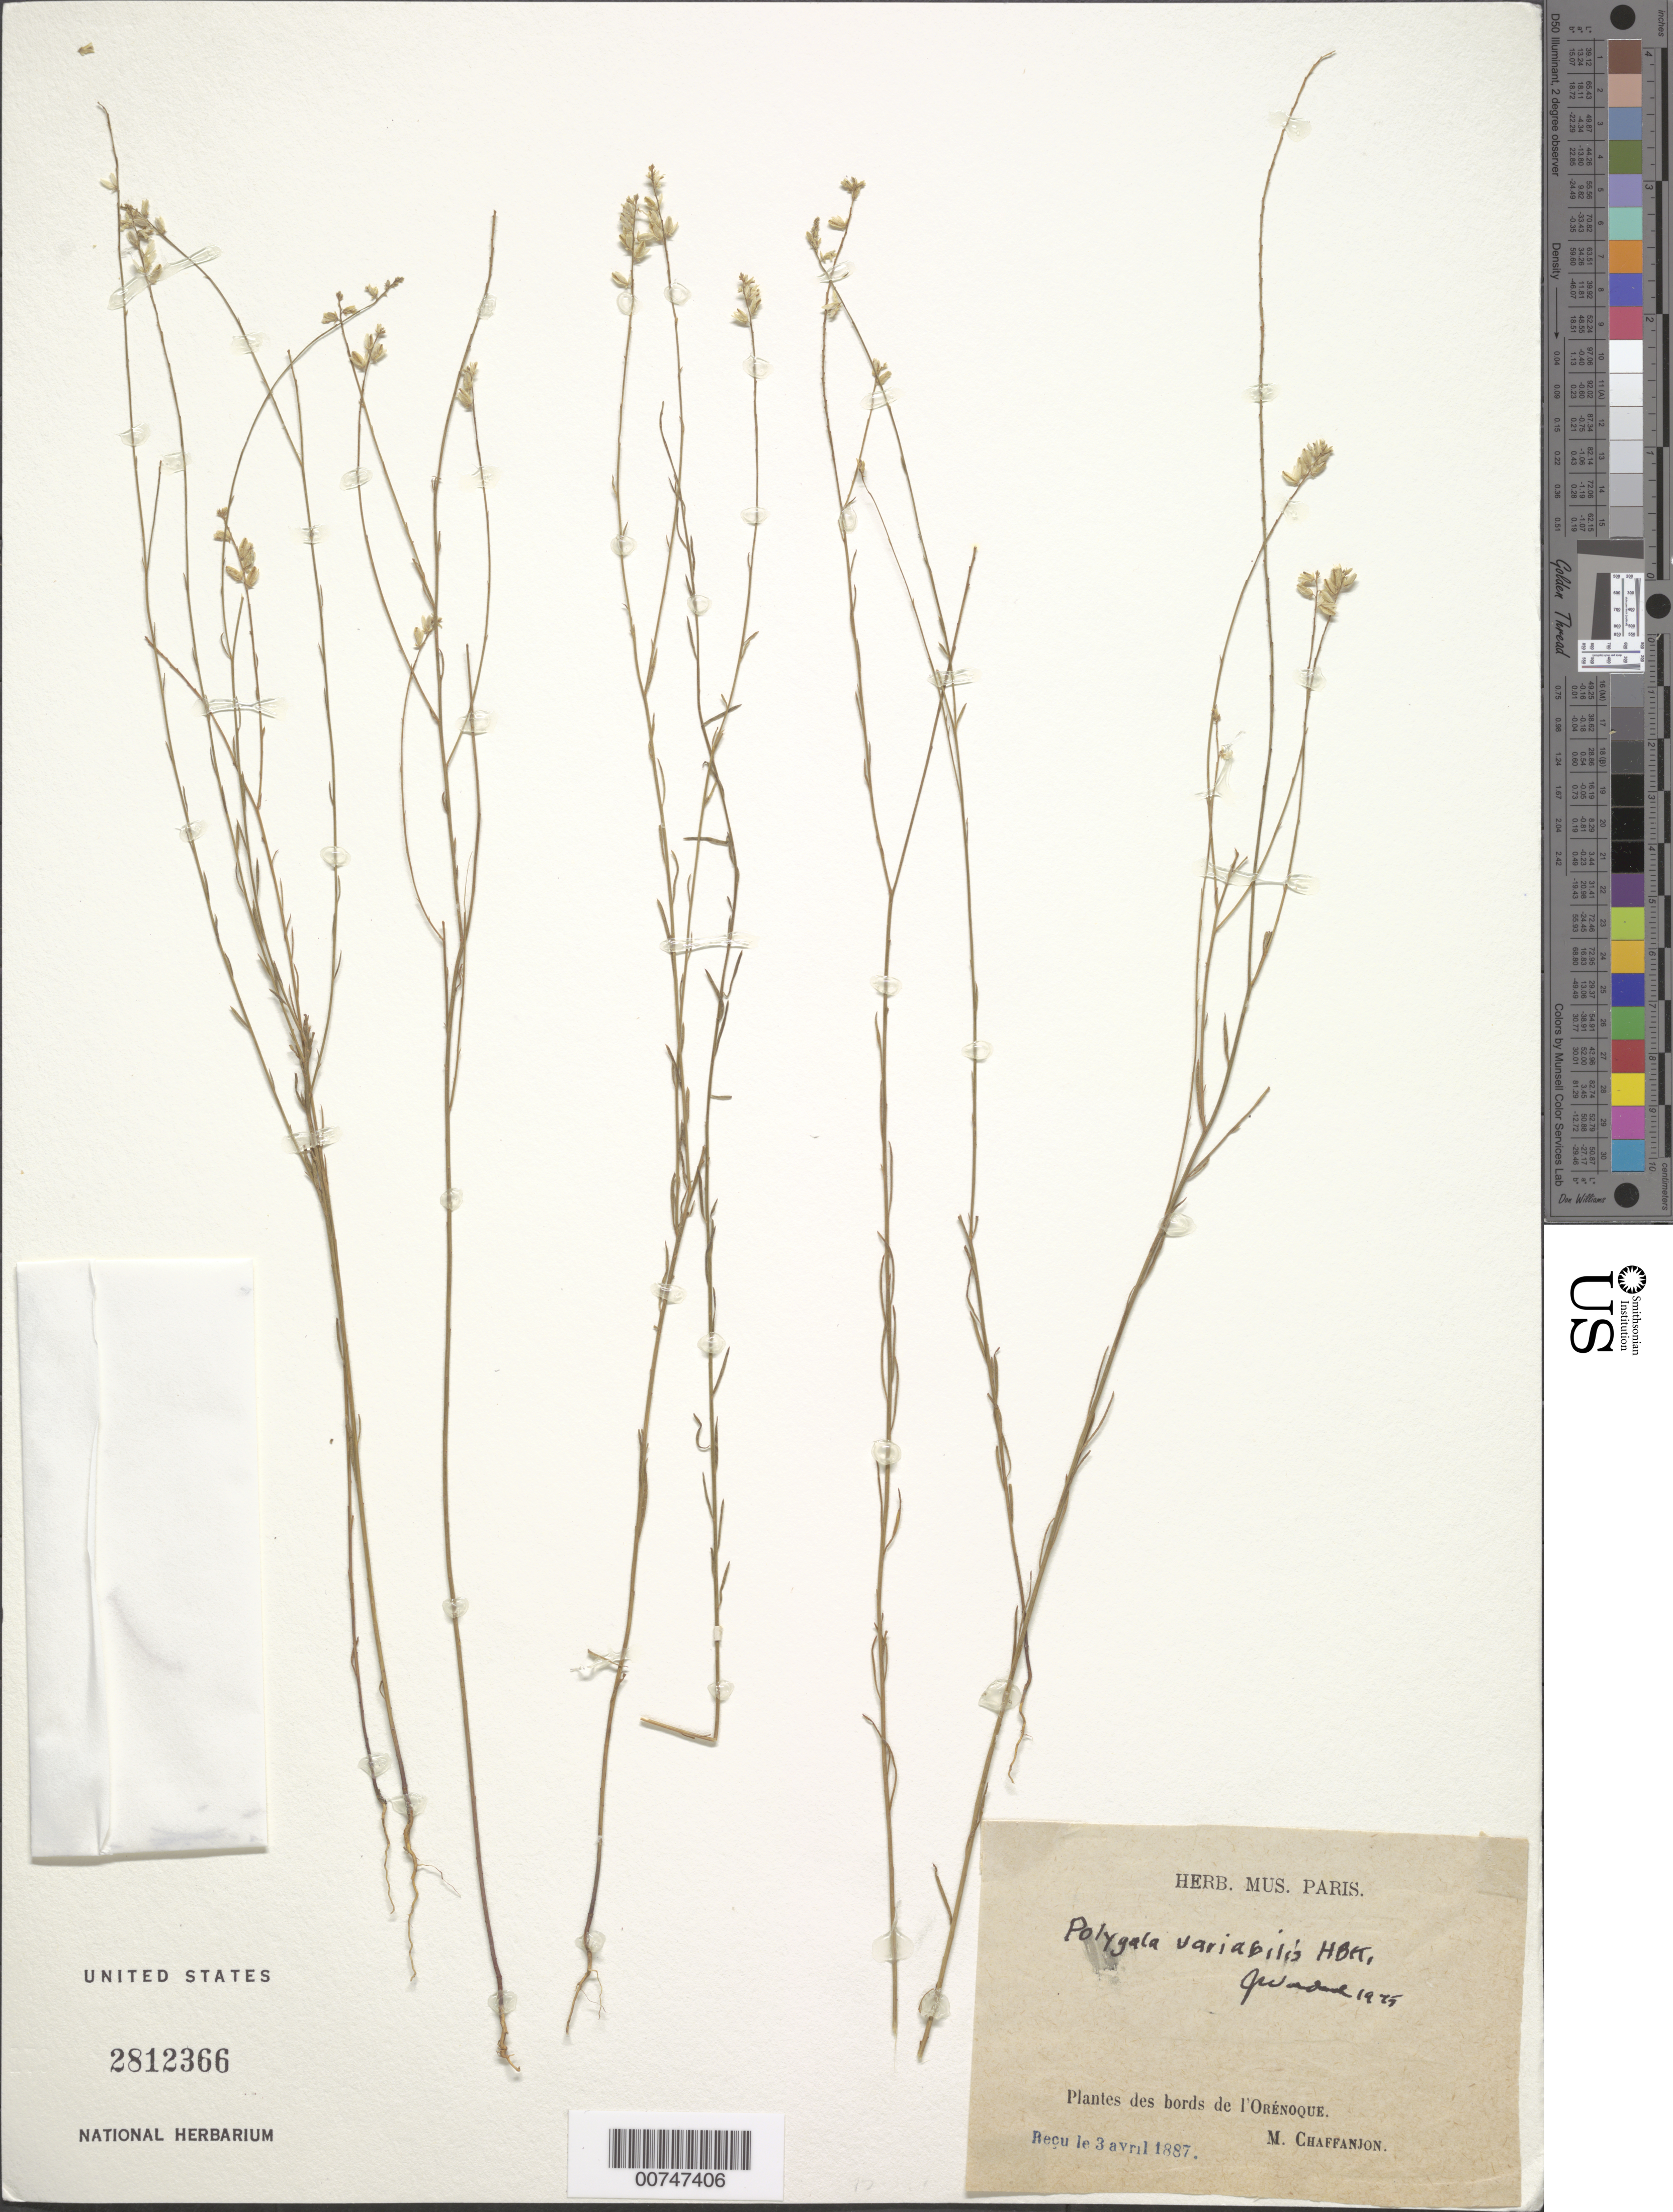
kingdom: Plantae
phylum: Tracheophyta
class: Magnoliopsida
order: Fabales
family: Polygalaceae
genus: Polygala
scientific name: Polygala variabilis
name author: Kunth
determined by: Wurdack, John J., (US), US (UNITED STATES)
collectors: M. Chaffenjon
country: Venezuela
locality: Orinoco R.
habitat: Riverbank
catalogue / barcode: US 2812366